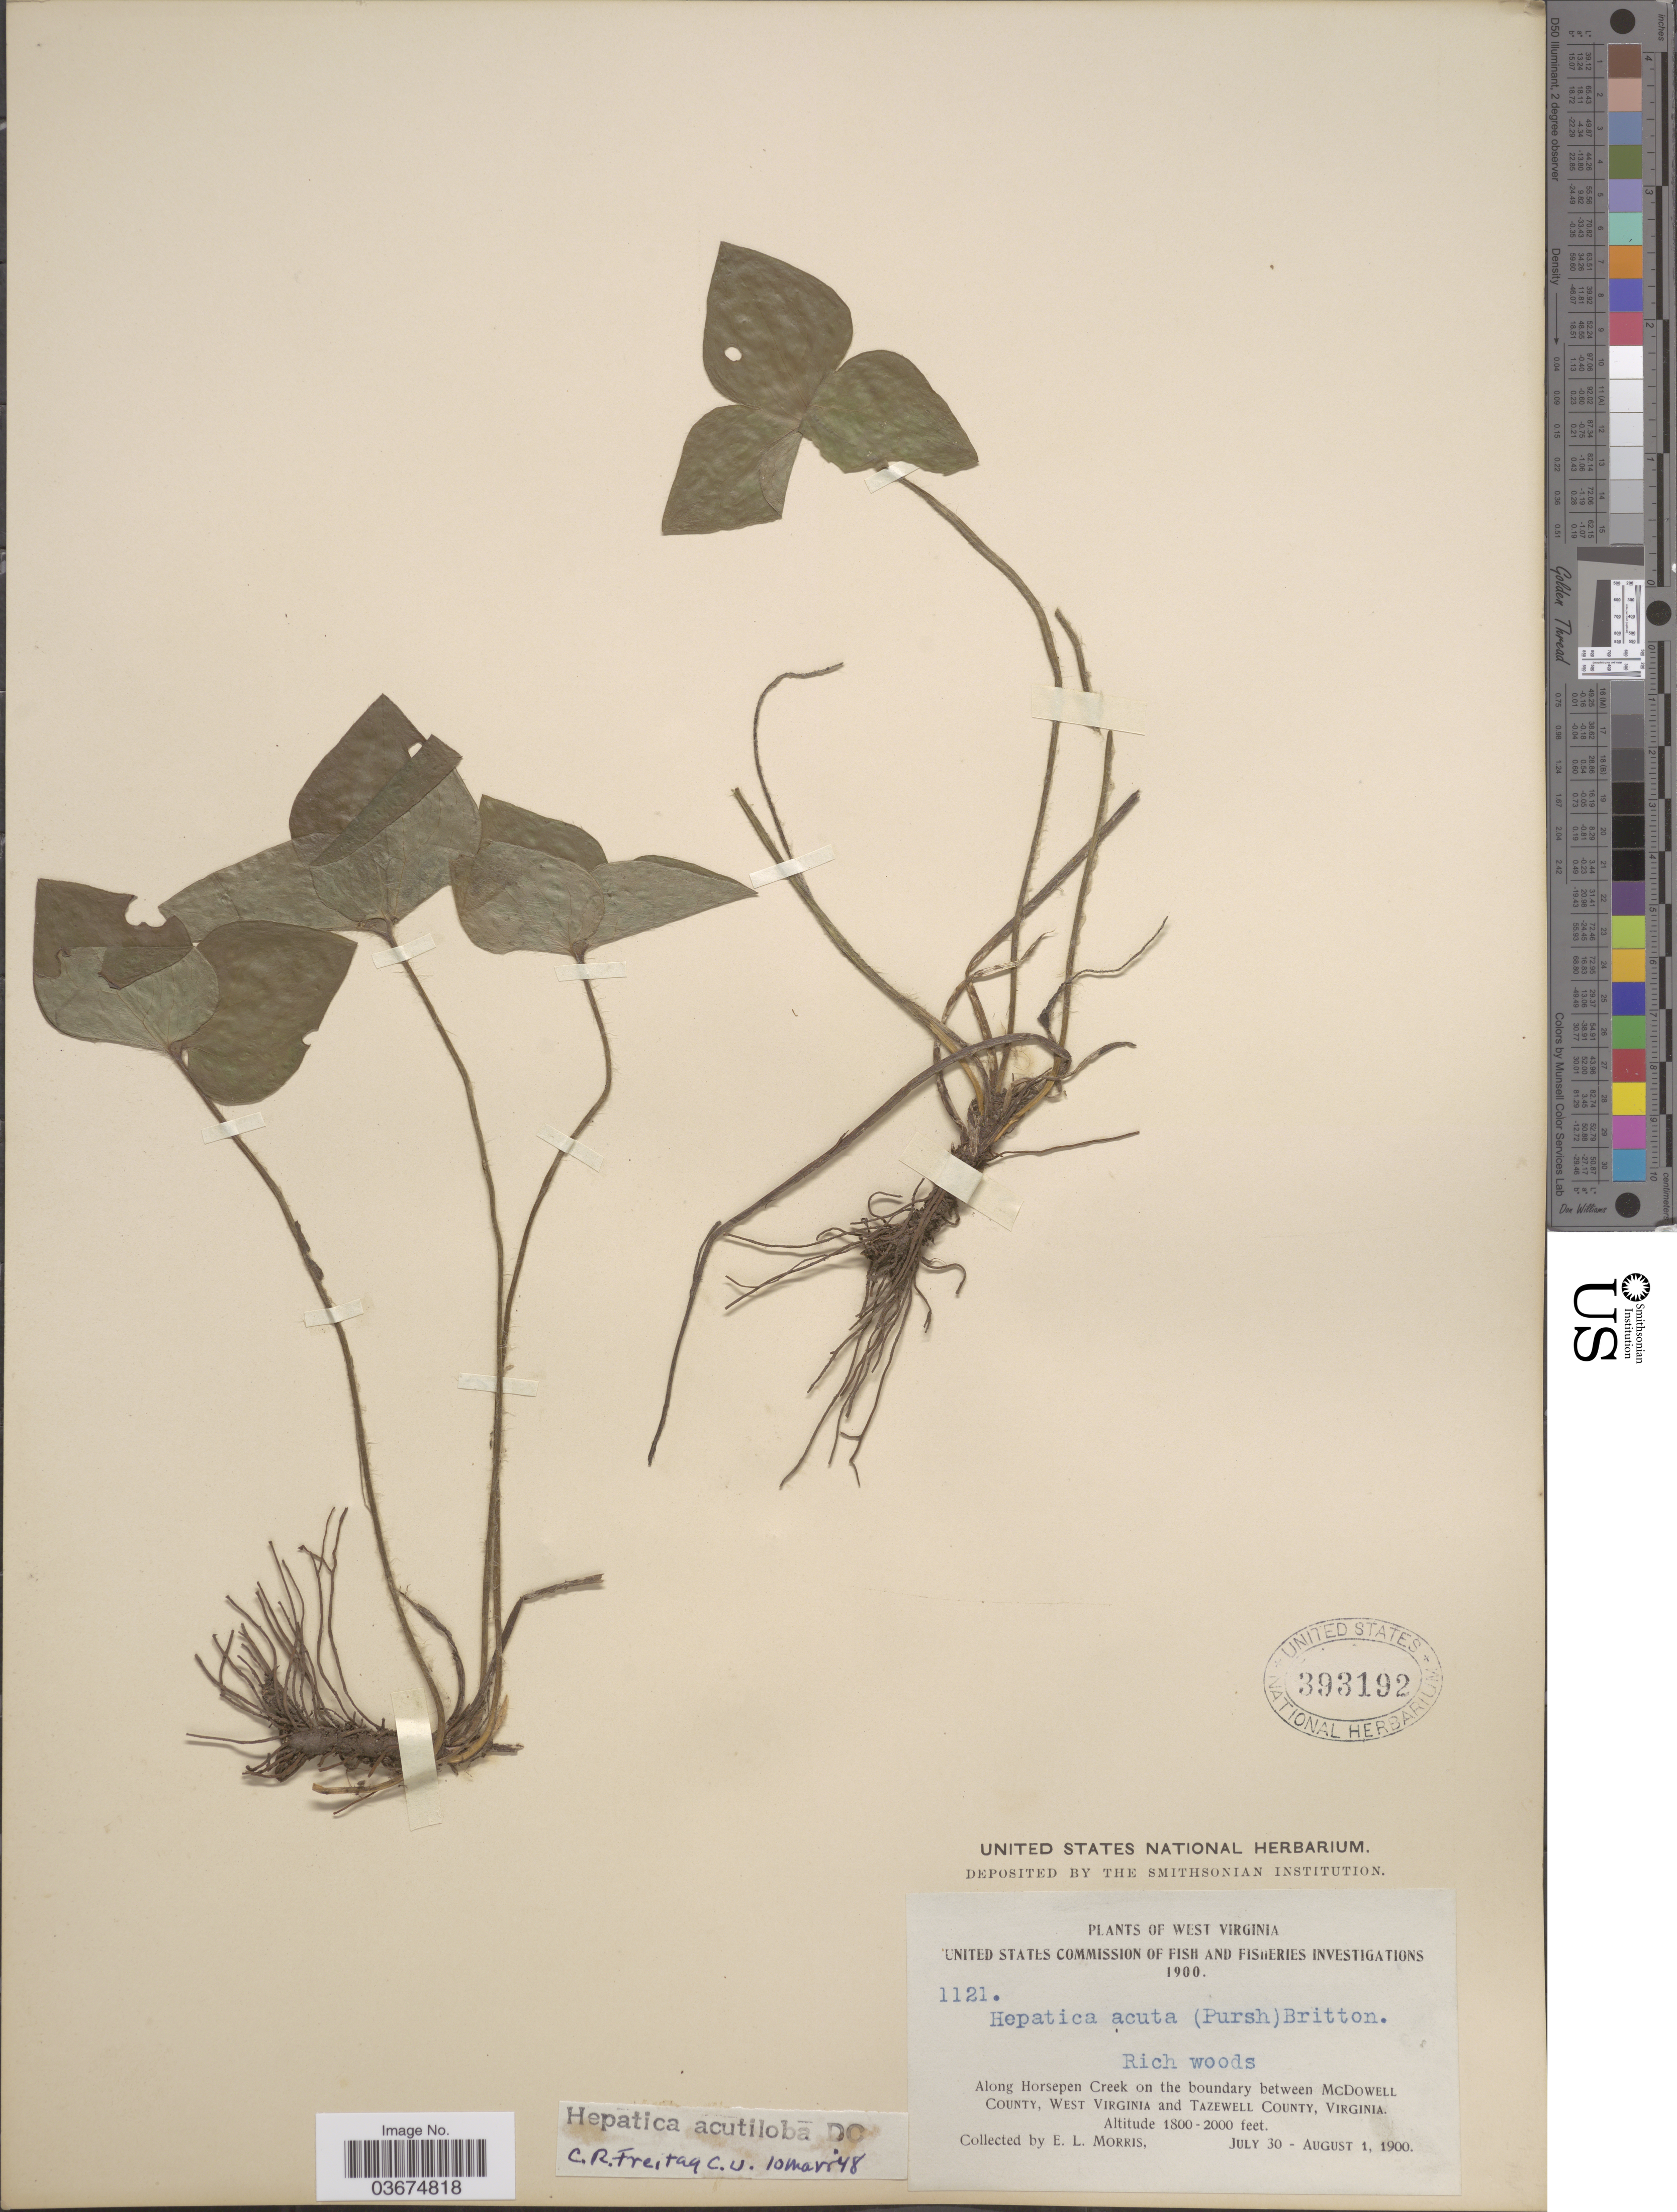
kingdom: Plantae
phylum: Tracheophyta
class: Magnoliopsida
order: Ranunculales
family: Ranunculaceae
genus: Hepatica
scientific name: Hepatica acutiloba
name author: DC.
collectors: E. Morris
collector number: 1121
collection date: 1900-07-30/1900-08-01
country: United States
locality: Along Horsepen Creek on the boundary between McDowell County, West Virginia and Tazewell County, Virginia.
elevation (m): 549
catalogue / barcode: US 393192